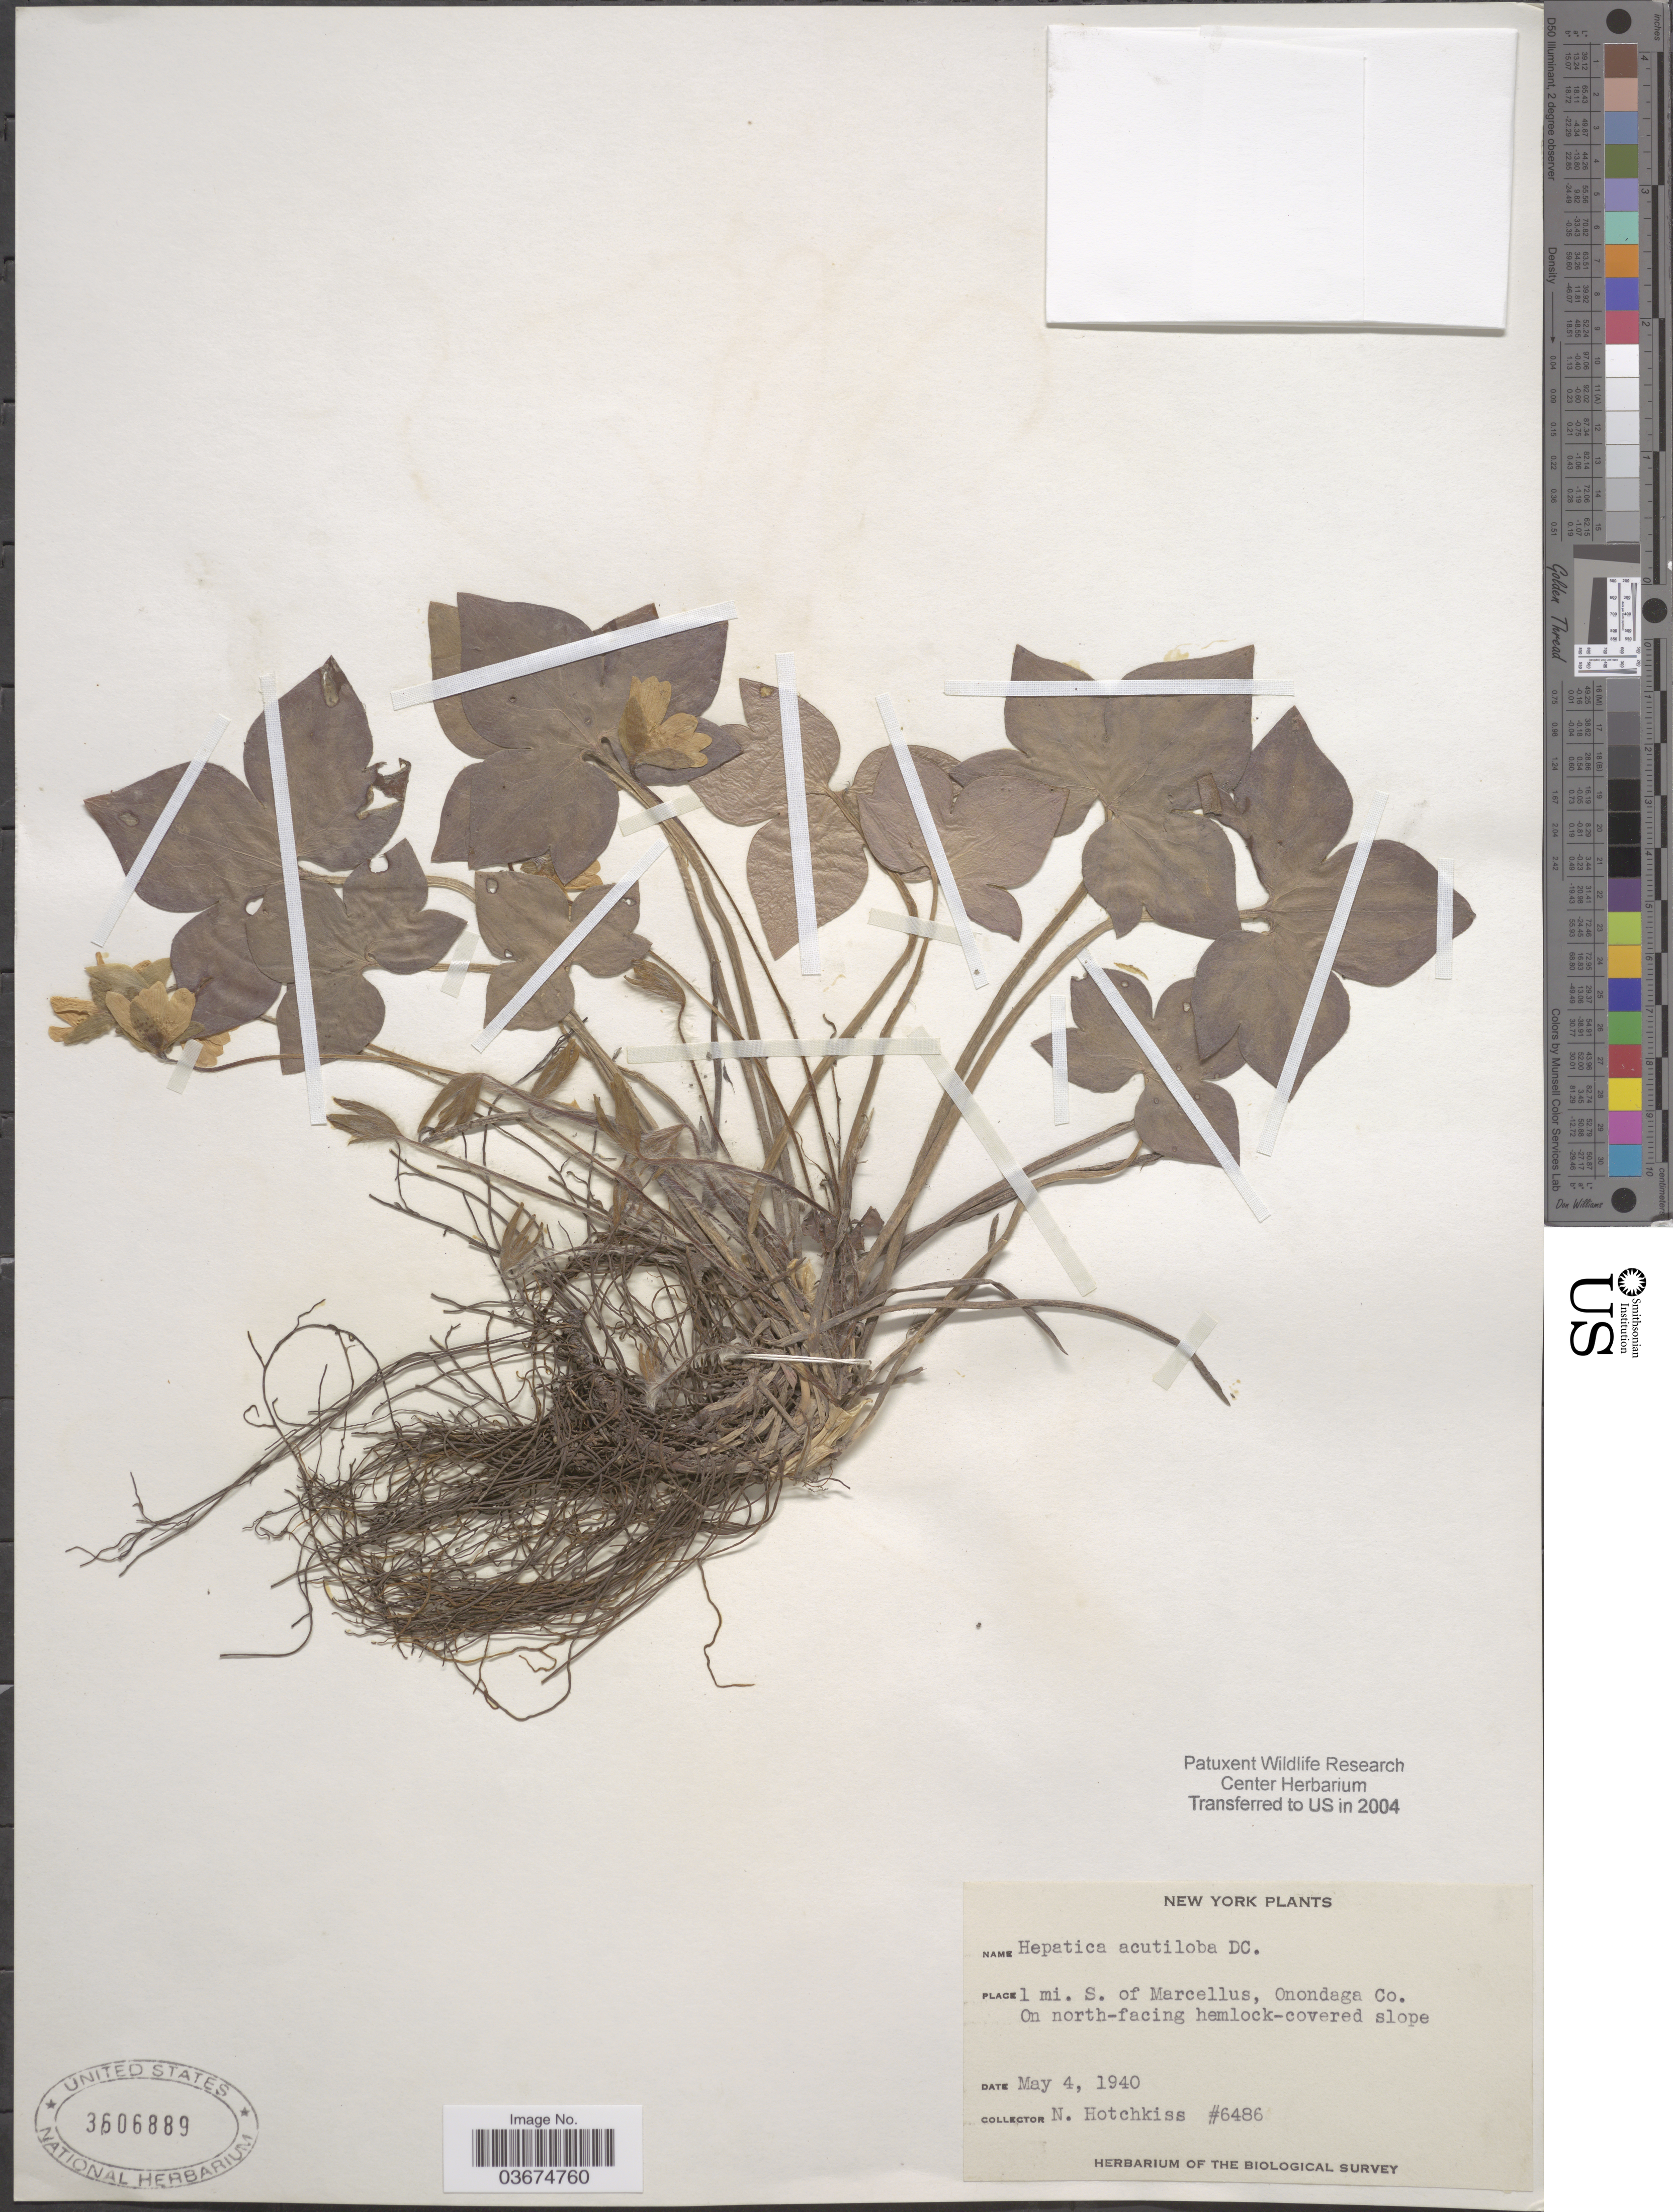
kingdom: Plantae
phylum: Tracheophyta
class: Magnoliopsida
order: Ranunculales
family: Ranunculaceae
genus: Hepatica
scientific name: Hepatica acutiloba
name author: DC.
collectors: N. Hotchkiss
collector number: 6486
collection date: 1940-05-04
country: United States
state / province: New York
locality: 1 mi. S. of Marcellus, Onondaga Co.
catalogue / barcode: US 3606889